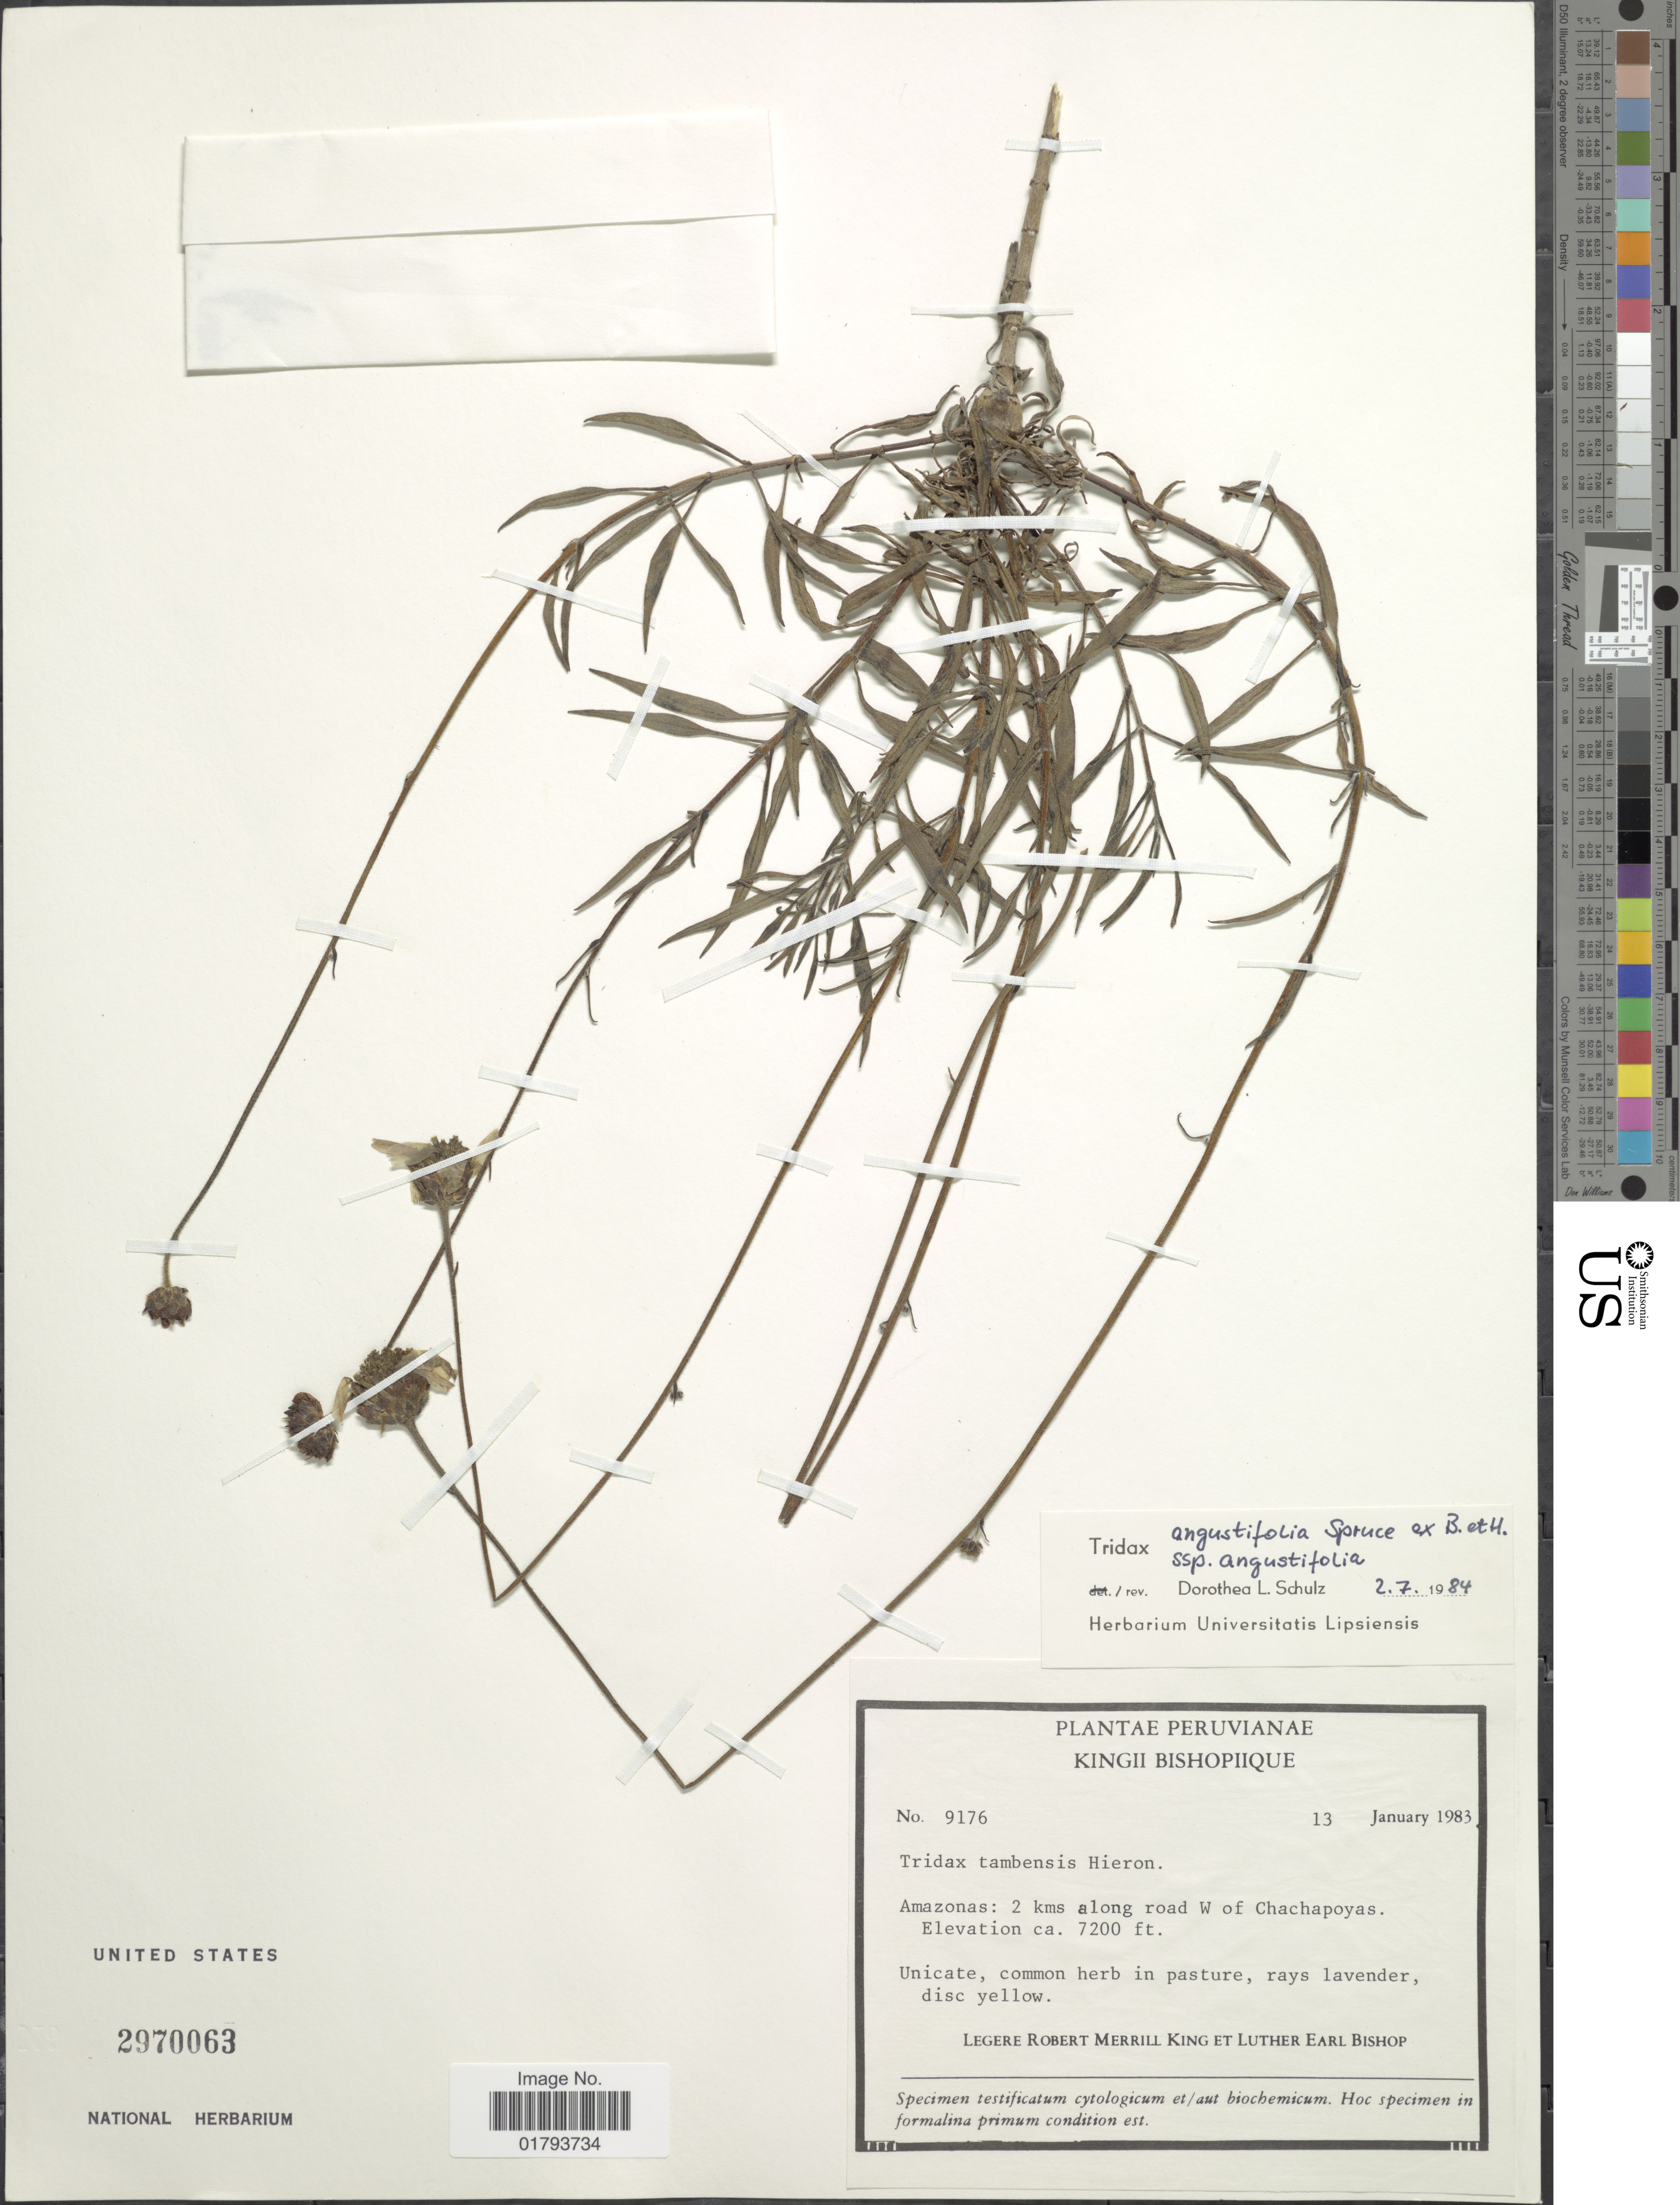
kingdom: Plantae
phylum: Tracheophyta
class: Magnoliopsida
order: Asterales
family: Asteraceae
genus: Tridax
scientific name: Tridax stuebelii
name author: Hieron.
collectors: R. M. King & L. E. Bishop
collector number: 9176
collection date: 1983-01-13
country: Peru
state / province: Amazonas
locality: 2 kms along road W of Chachapoyas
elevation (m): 2195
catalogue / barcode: US 2970063